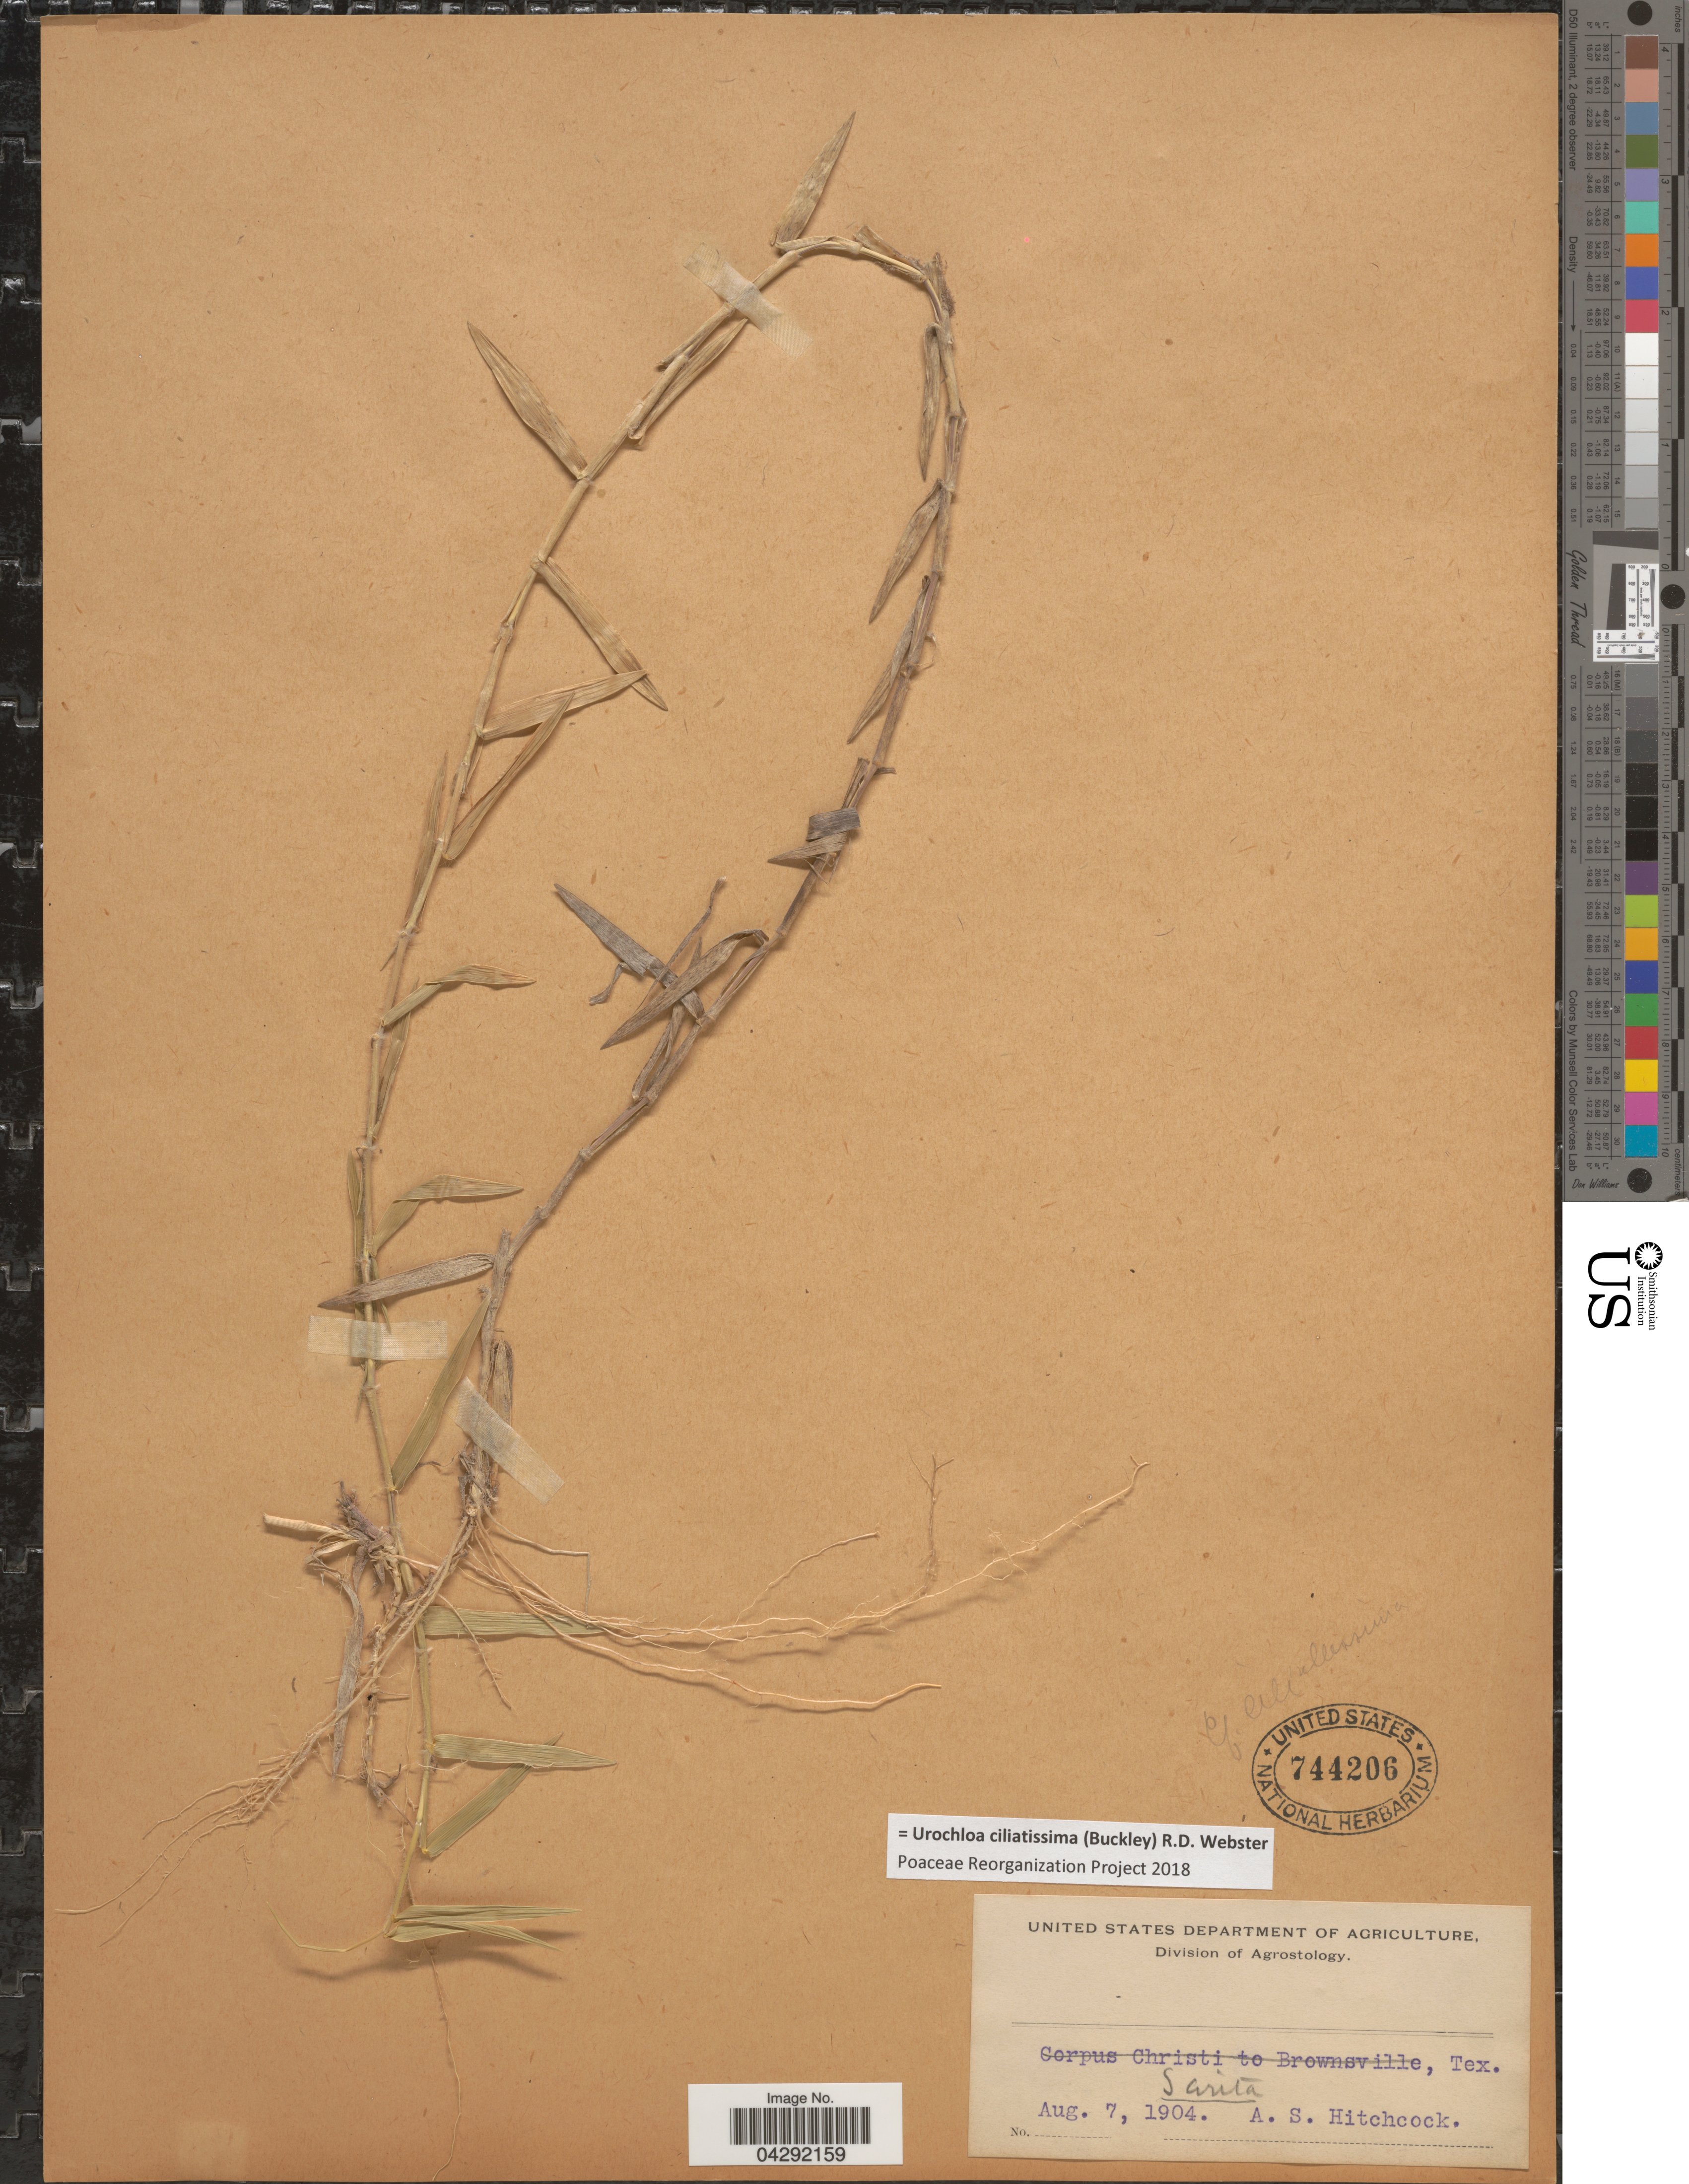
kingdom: Plantae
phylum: Tracheophyta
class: Liliopsida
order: Poales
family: Poaceae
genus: Urochloa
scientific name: Urochloa ciliatissima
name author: (Buckley) R.D. Webster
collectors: A. S. Hitchcock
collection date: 1904-08-07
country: United States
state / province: Texas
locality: Sarita.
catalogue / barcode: US 744206